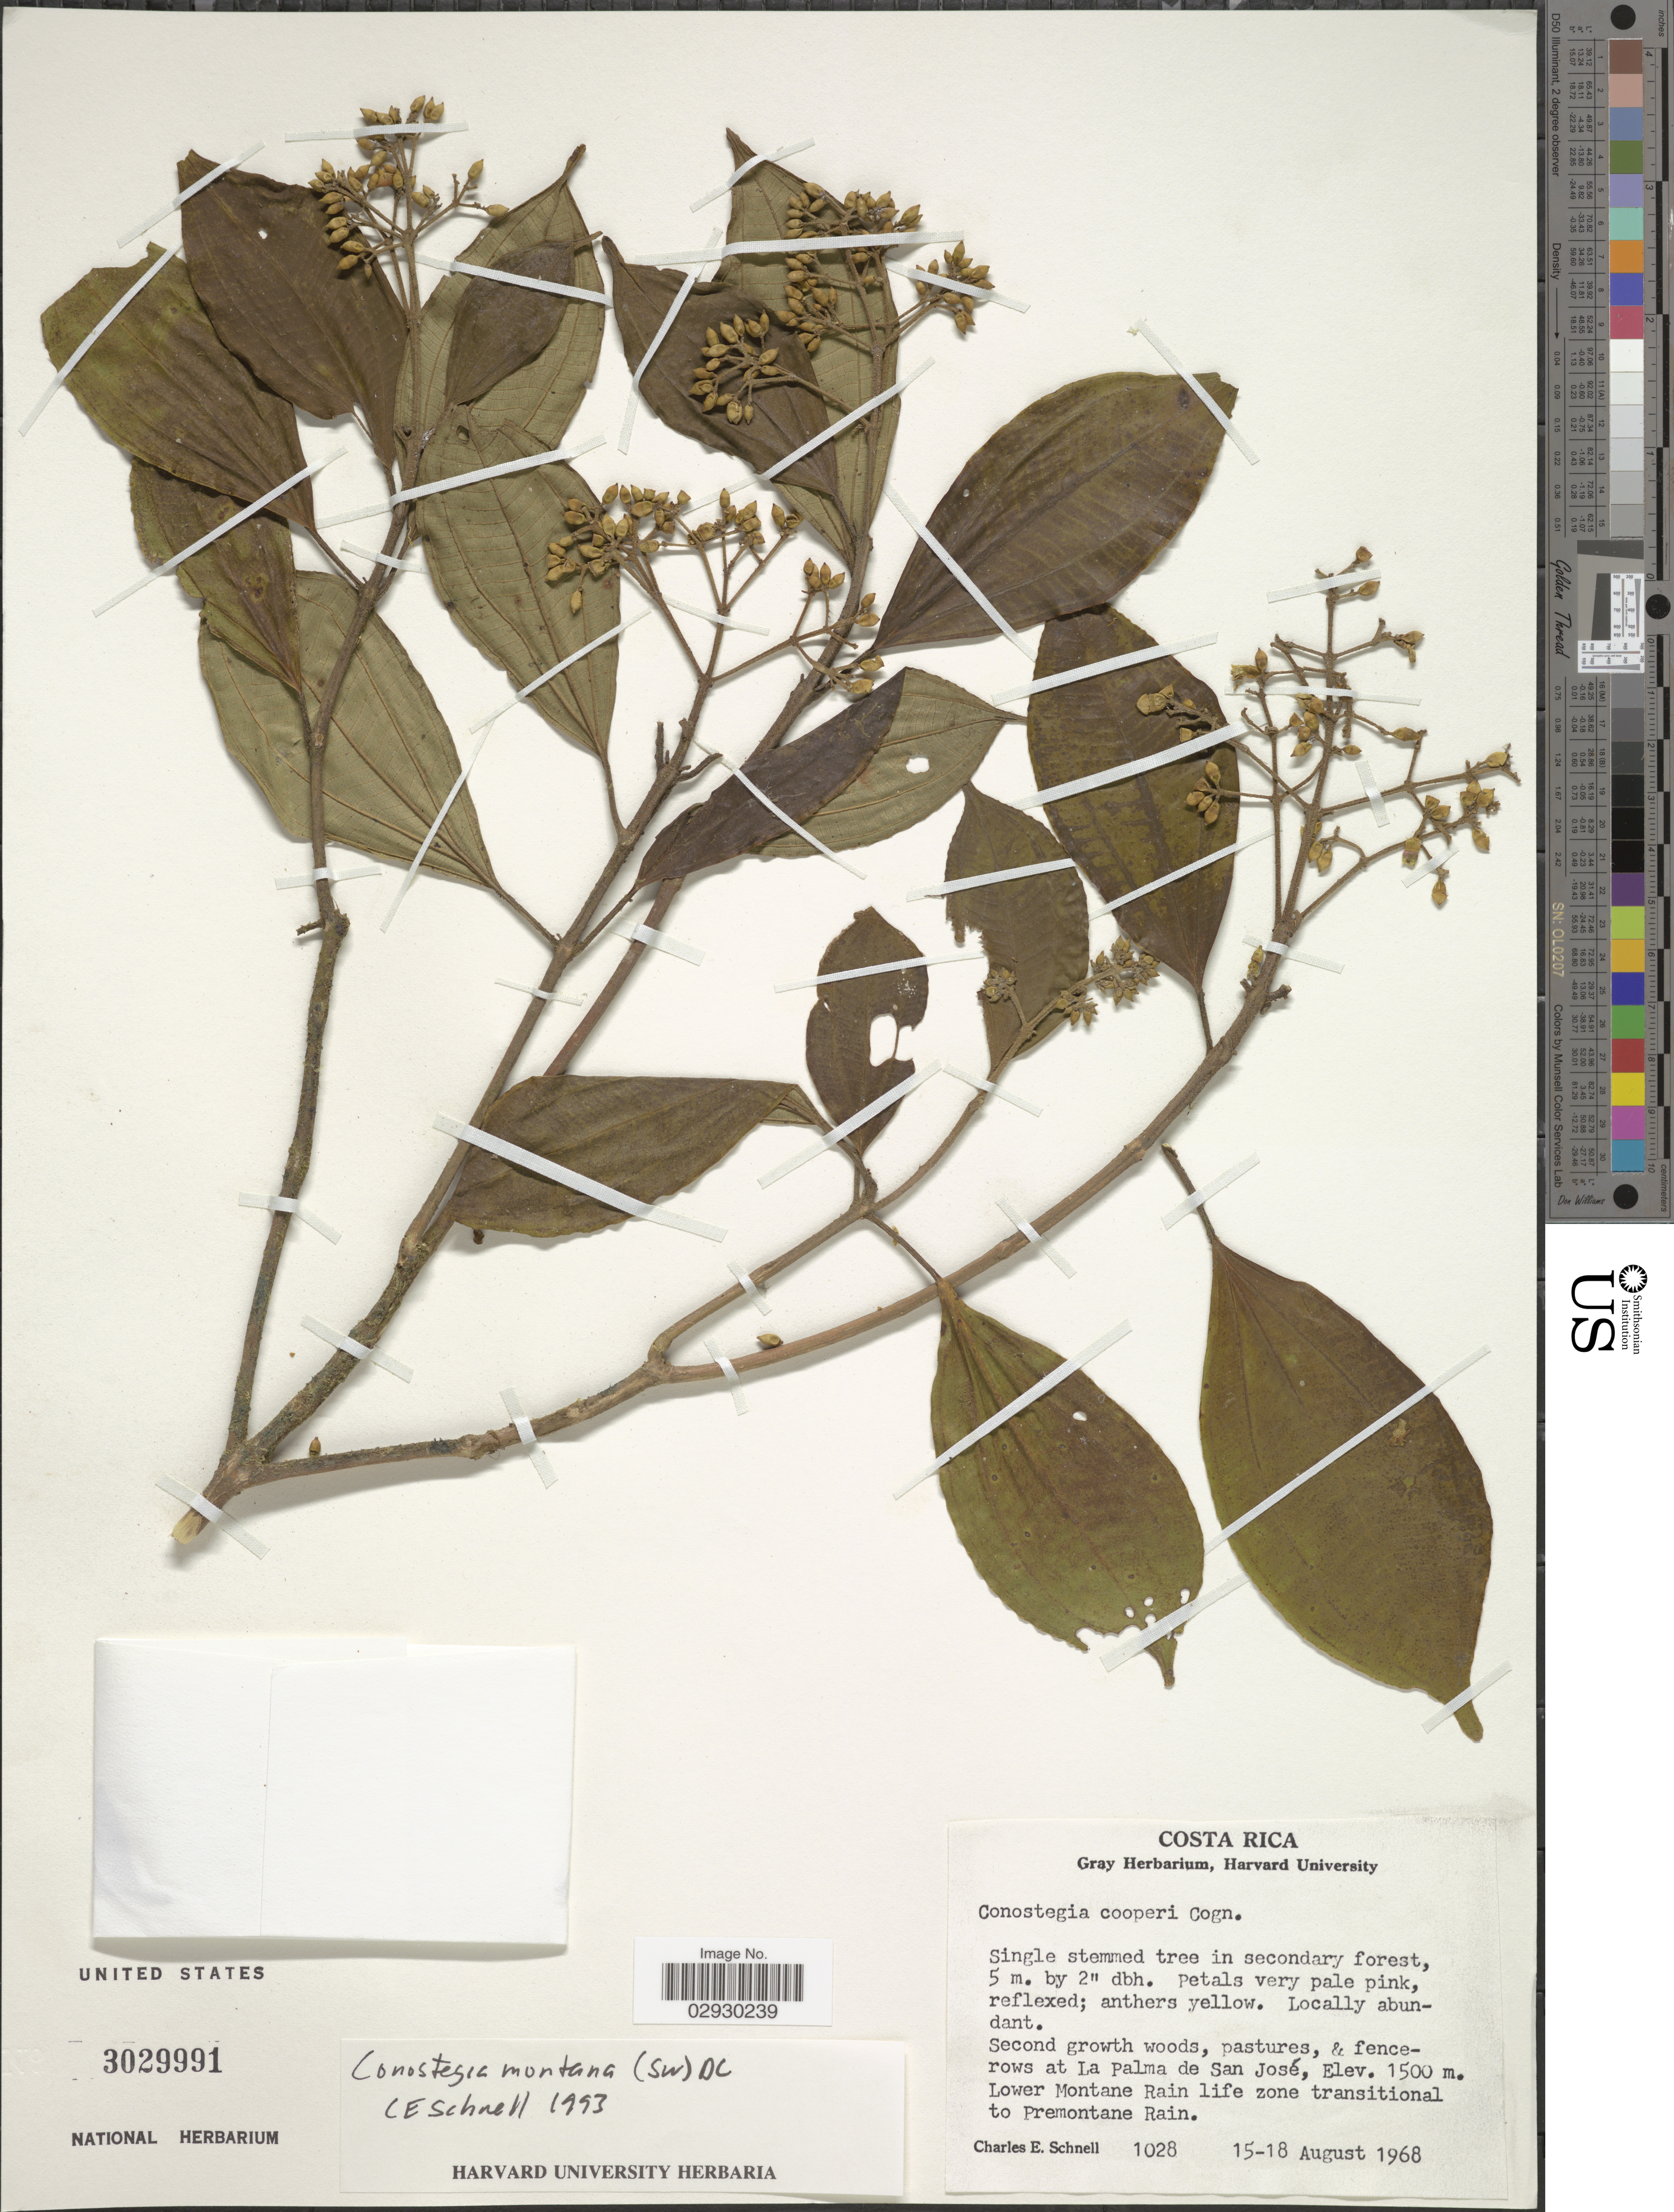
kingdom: Plantae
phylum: Tracheophyta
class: Magnoliopsida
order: Myrtales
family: Melastomataceae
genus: Conostegia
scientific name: Conostegia montana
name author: (Sw.) D. Don ex DC.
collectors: C. Schnell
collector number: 1028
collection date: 1968-08-15/1968-08-18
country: Costa Rica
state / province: San José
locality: Second growth woods, pastures, & fencerows at La Palma de San José. Lower Montane Rain life zone transitional to Premontane Rain.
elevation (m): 1500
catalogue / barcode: US 3029991